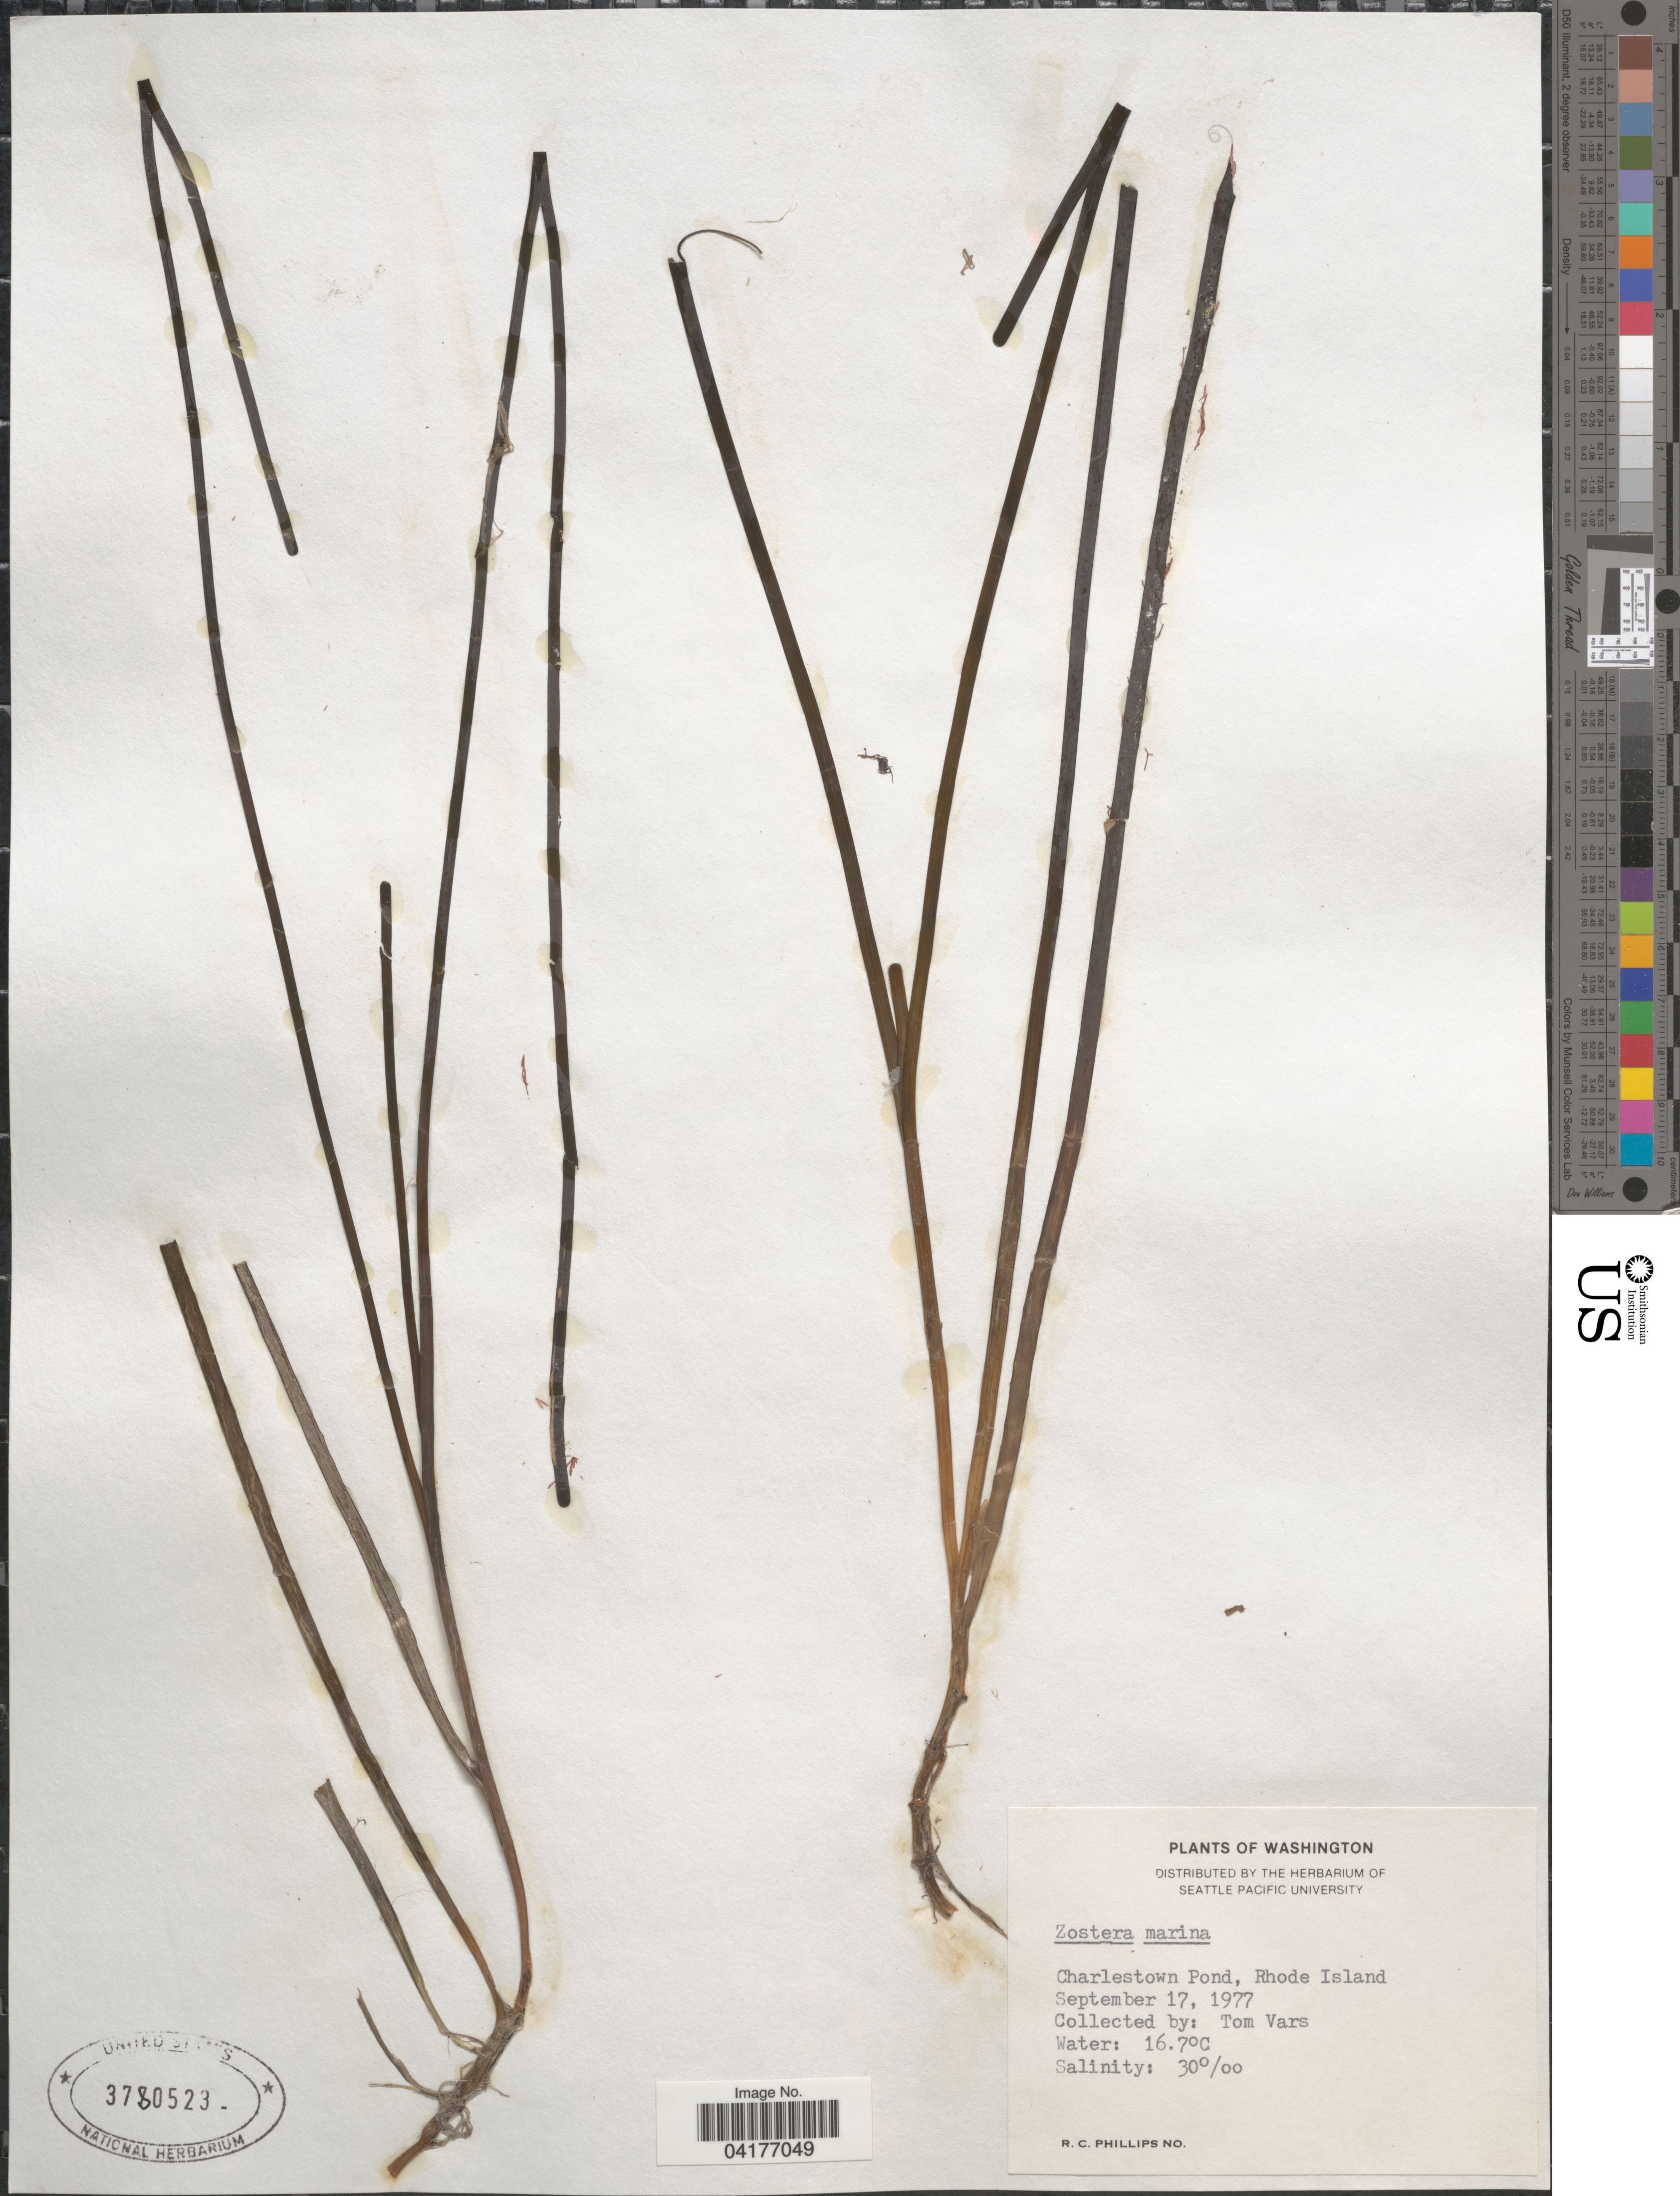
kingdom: Plantae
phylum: Tracheophyta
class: Liliopsida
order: Alismatales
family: Zosteraceae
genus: Zostera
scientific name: Zostera marina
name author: L.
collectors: T. Vars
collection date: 1977-09-17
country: United States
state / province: Rhode Island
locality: Charlestown Pond.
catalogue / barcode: US 3780523